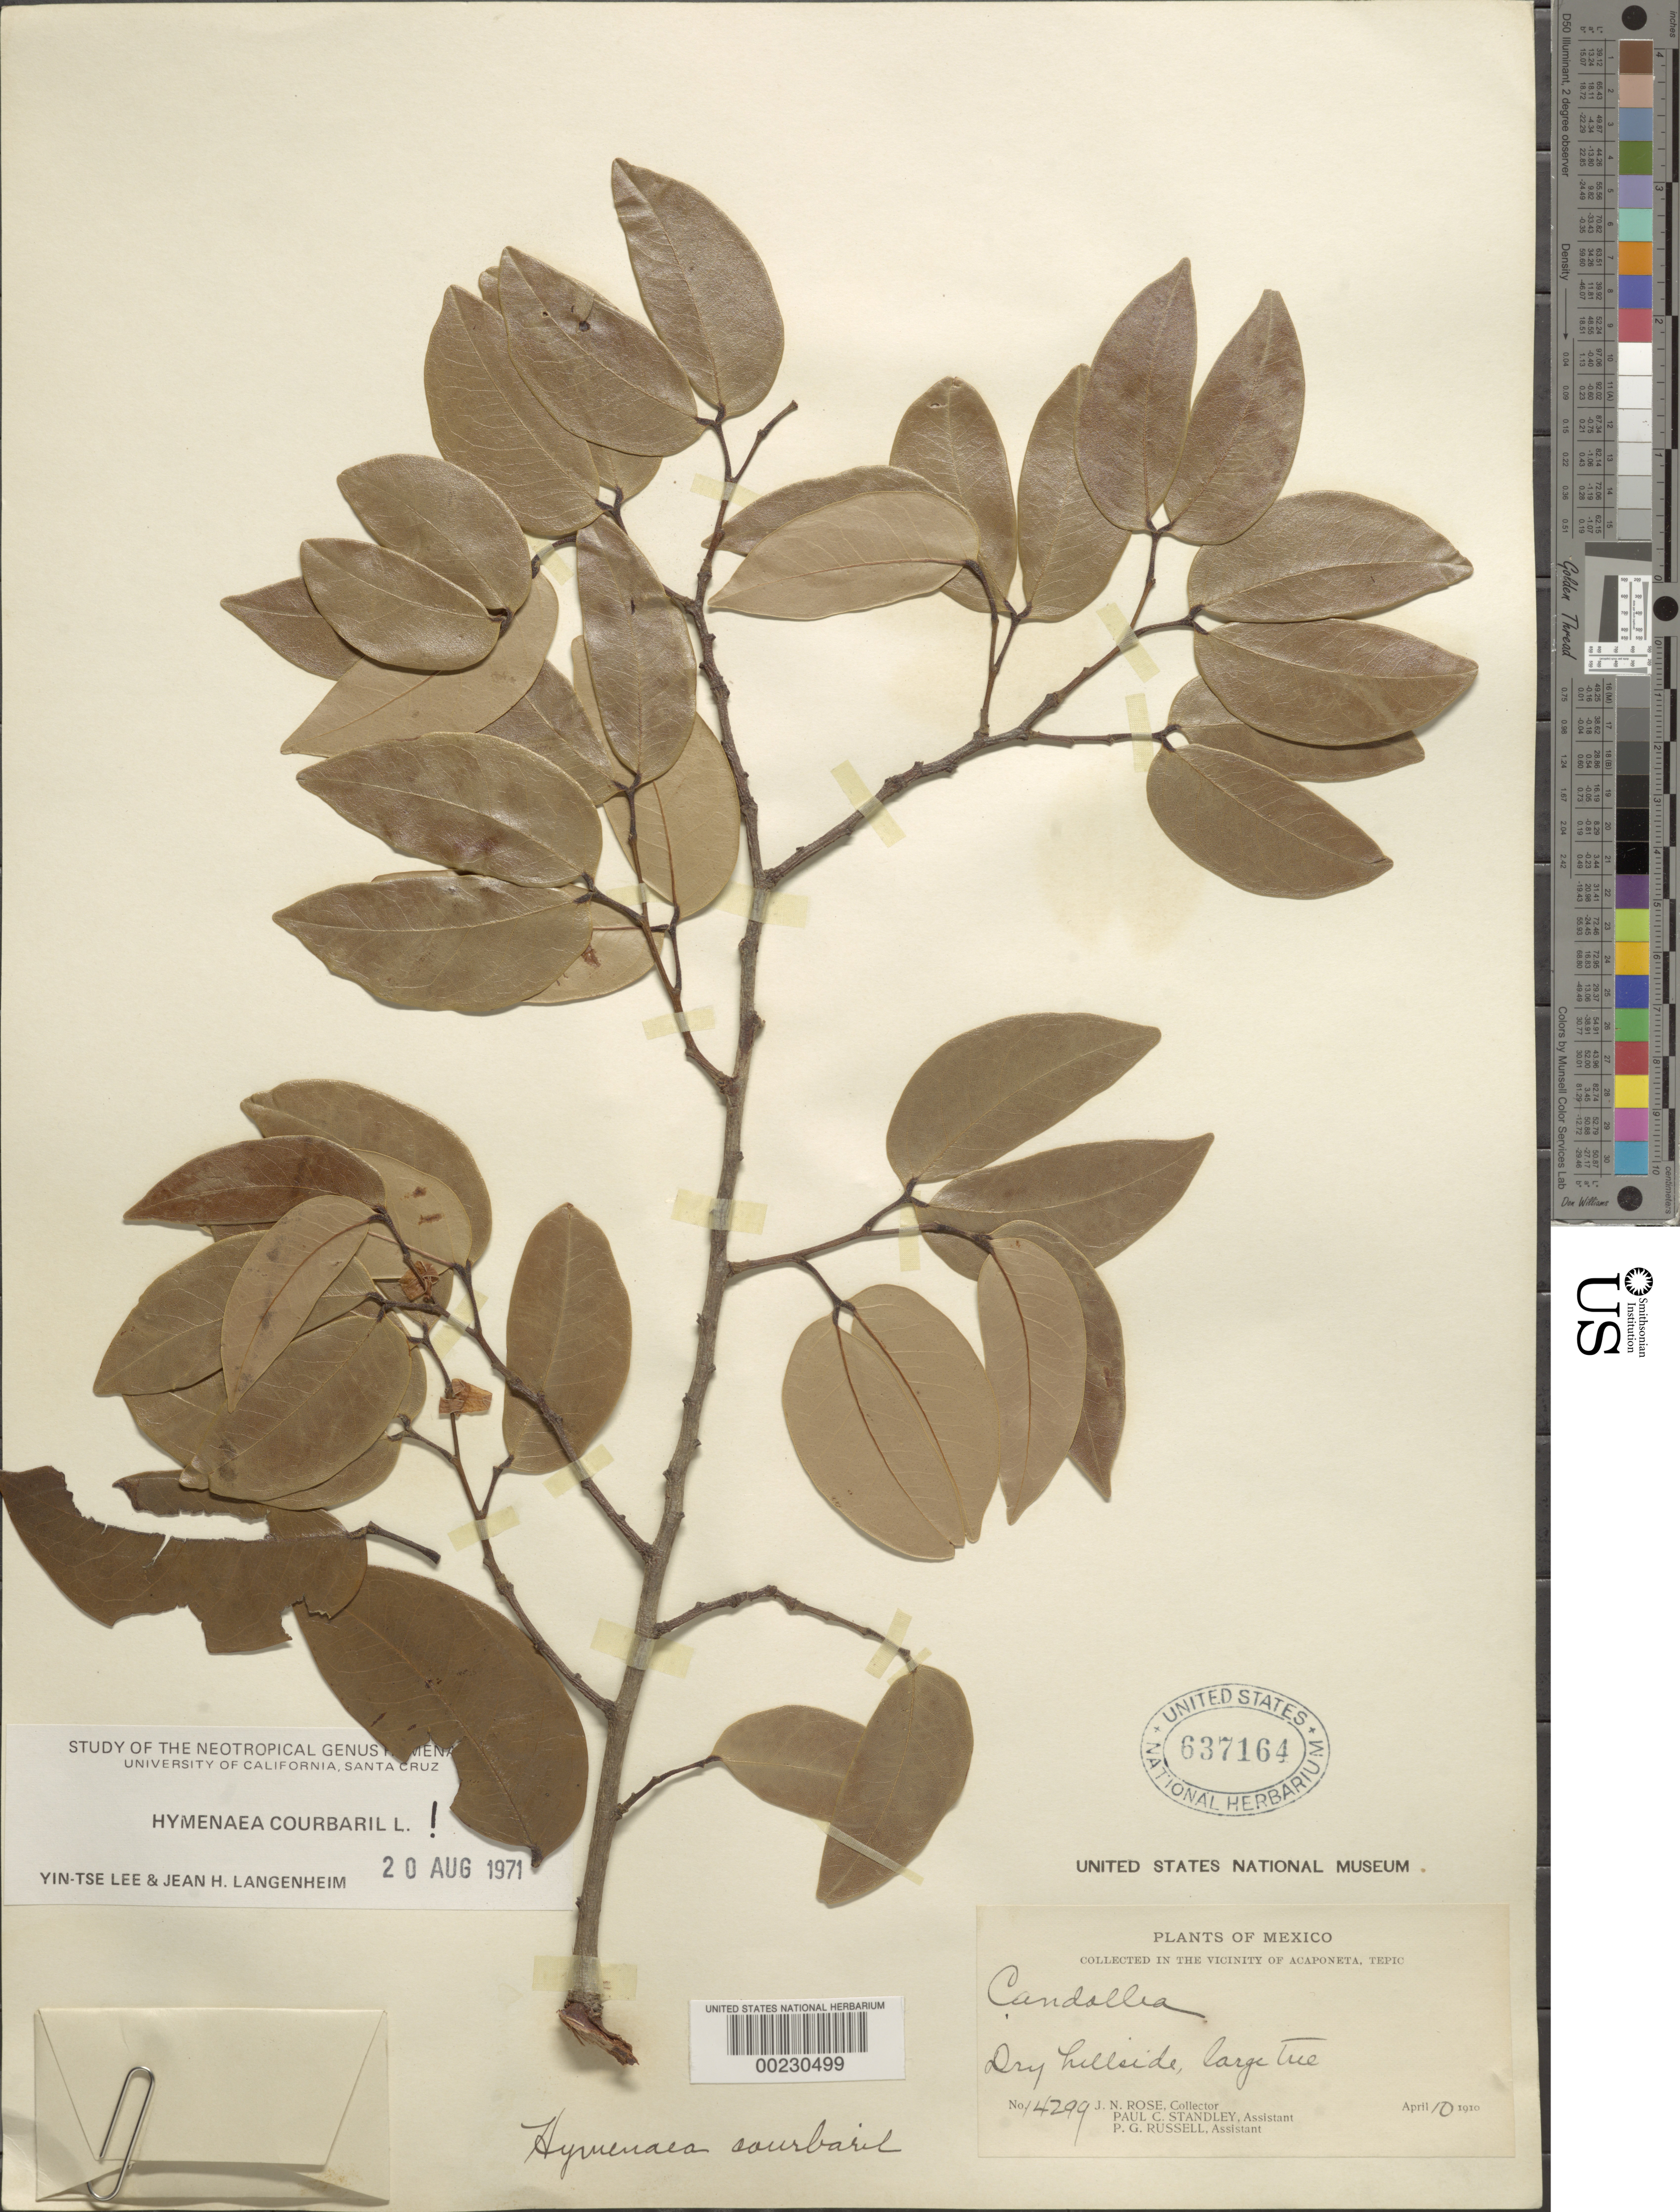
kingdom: Plantae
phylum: Tracheophyta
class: Magnoliopsida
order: Fabales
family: Fabaceae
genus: Hymenaea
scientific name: Hymenaea courbaril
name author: L.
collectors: J. N. Rose, P. C. Standley & P. G. Russell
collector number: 14299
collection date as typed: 10 Apr 1910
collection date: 1910-04-10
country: Mexico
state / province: Nayarit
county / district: Tepic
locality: In the vicinity of Acaponeta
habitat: Dry hillside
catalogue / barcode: US 637164